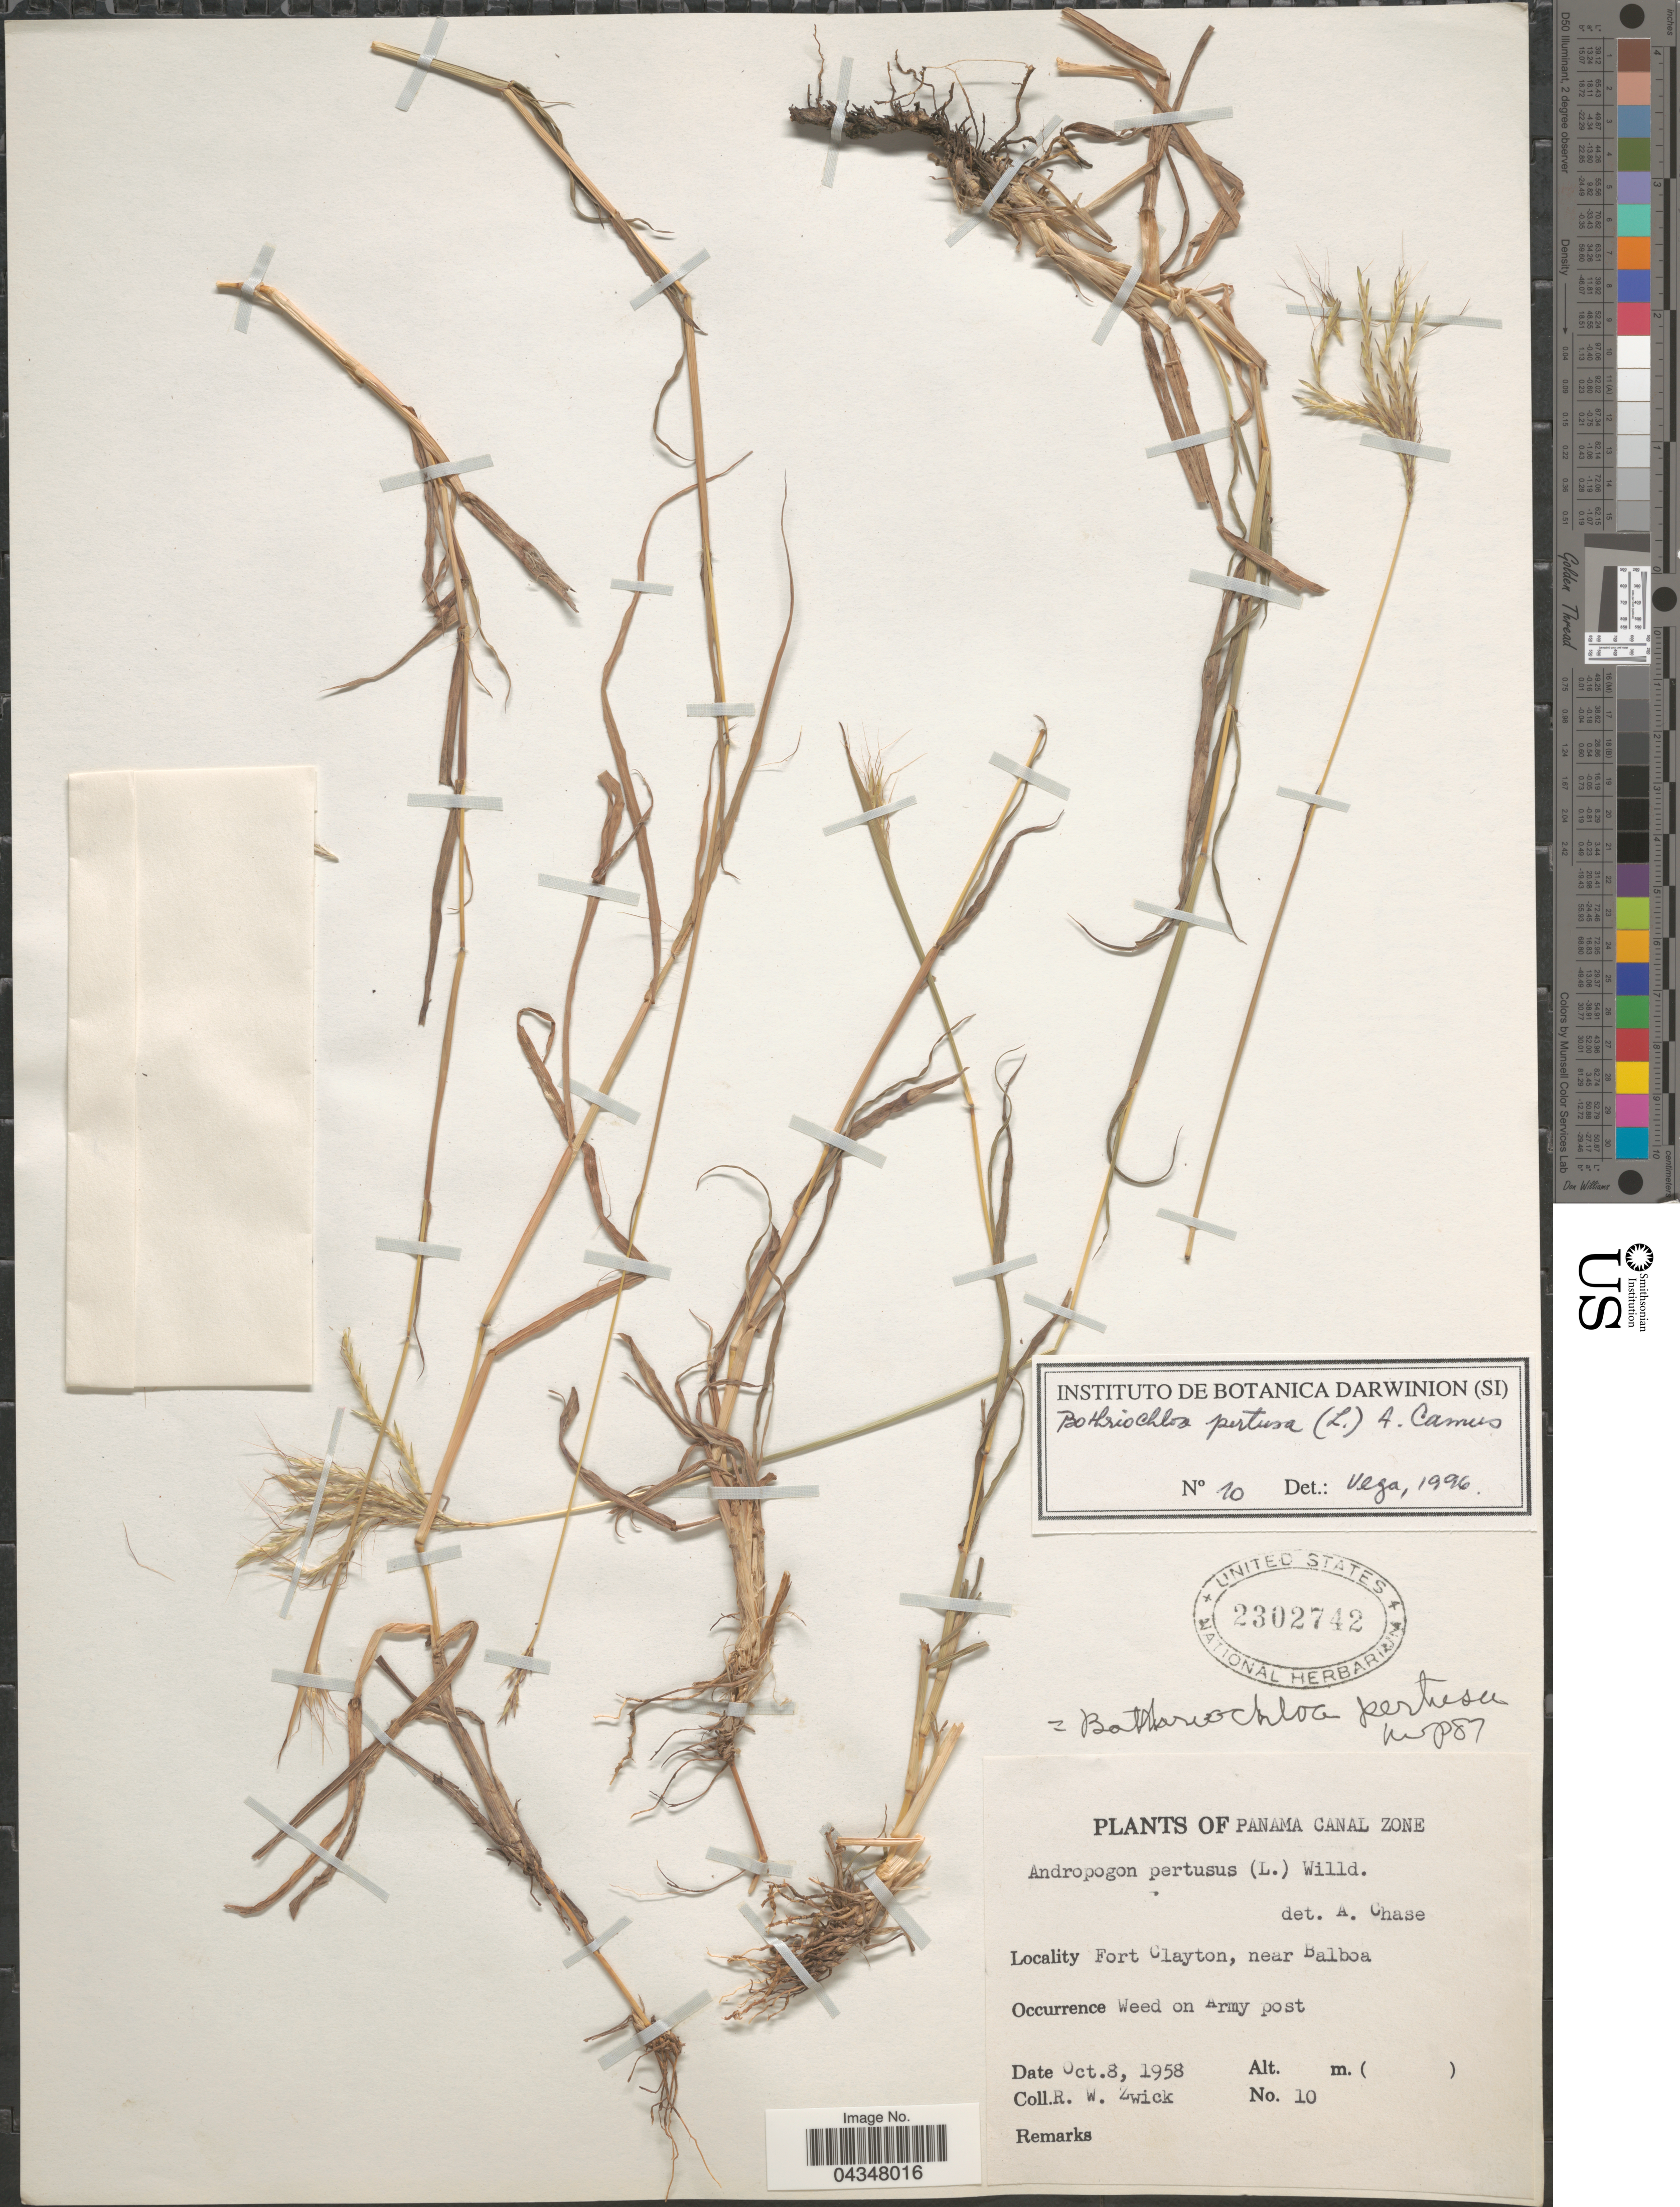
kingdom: Plantae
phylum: Tracheophyta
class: Liliopsida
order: Poales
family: Poaceae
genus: Bothriochloa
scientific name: Bothriochloa pertusa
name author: (L.) A. Camus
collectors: R. Zwick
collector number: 10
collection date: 1958-10-08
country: Panama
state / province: Colón / Panamá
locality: Panama Canal Zone. Fort Clayton, near Balboa.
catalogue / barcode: US 2302742